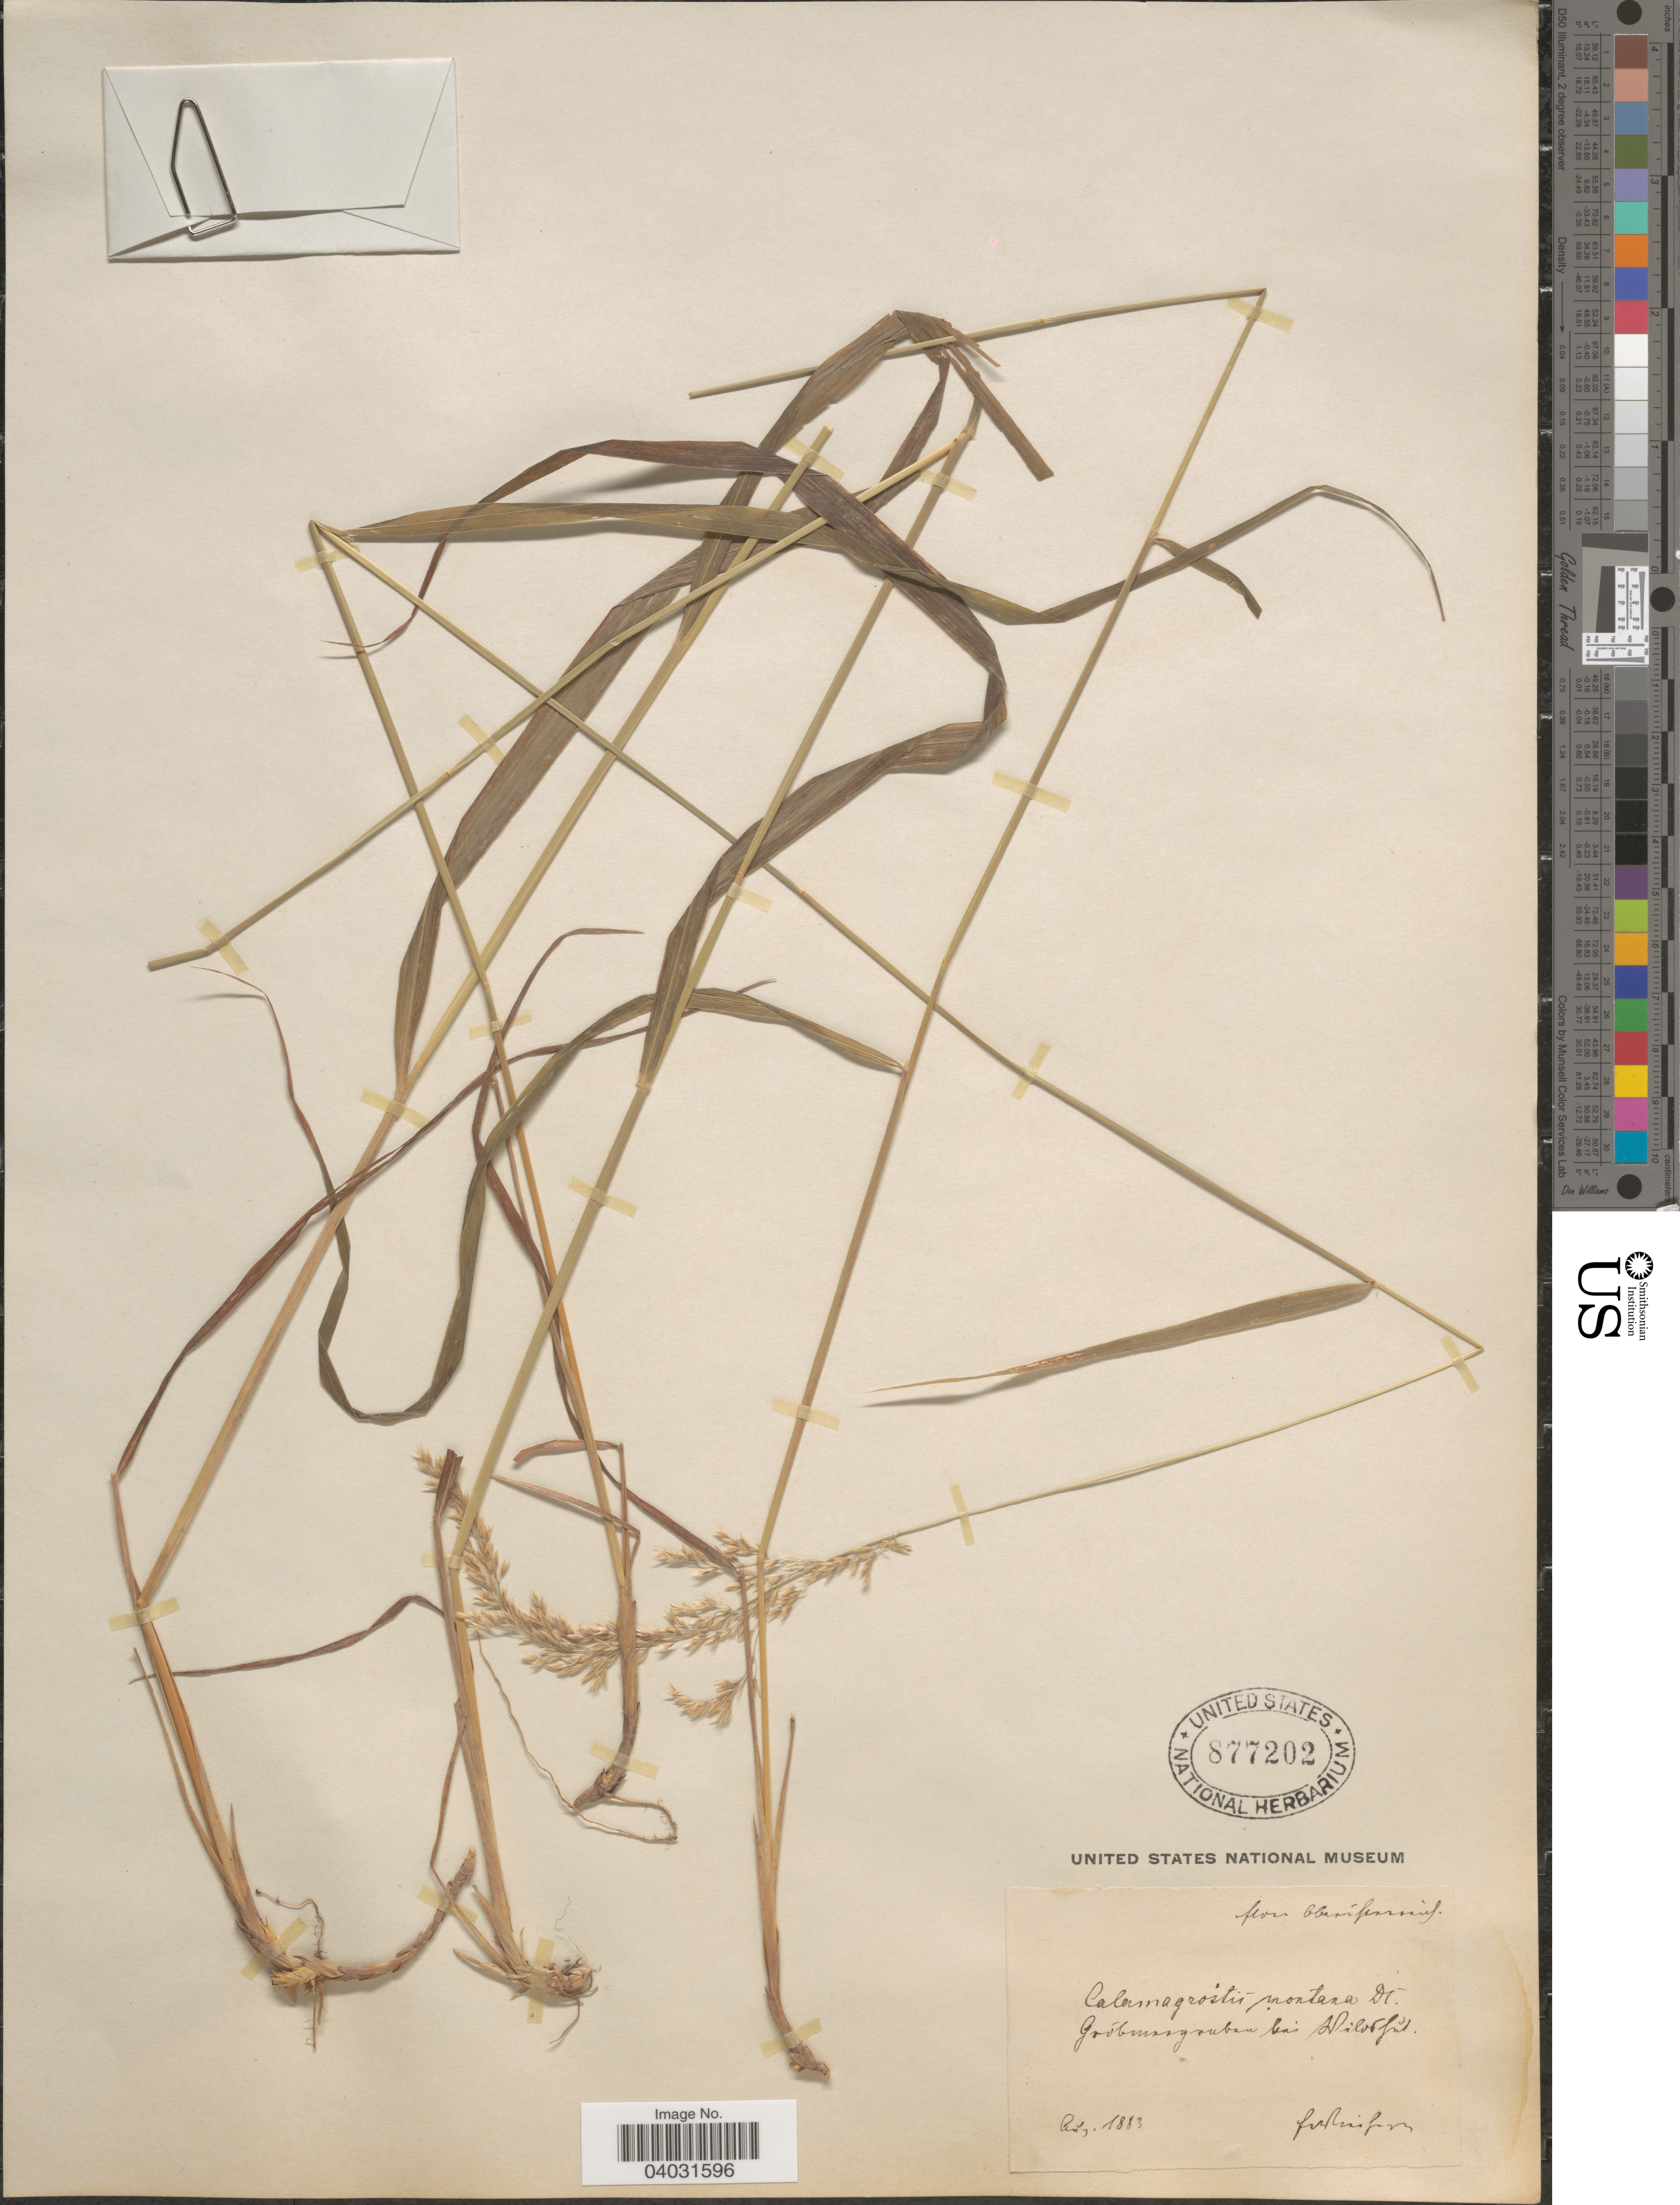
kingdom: Plantae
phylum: Tracheophyta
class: Liliopsida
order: Poales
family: Poaceae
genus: Calamagrostis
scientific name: Calamagrostis varia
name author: Host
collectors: F. Vierhapper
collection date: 1883-08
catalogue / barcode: US 877202